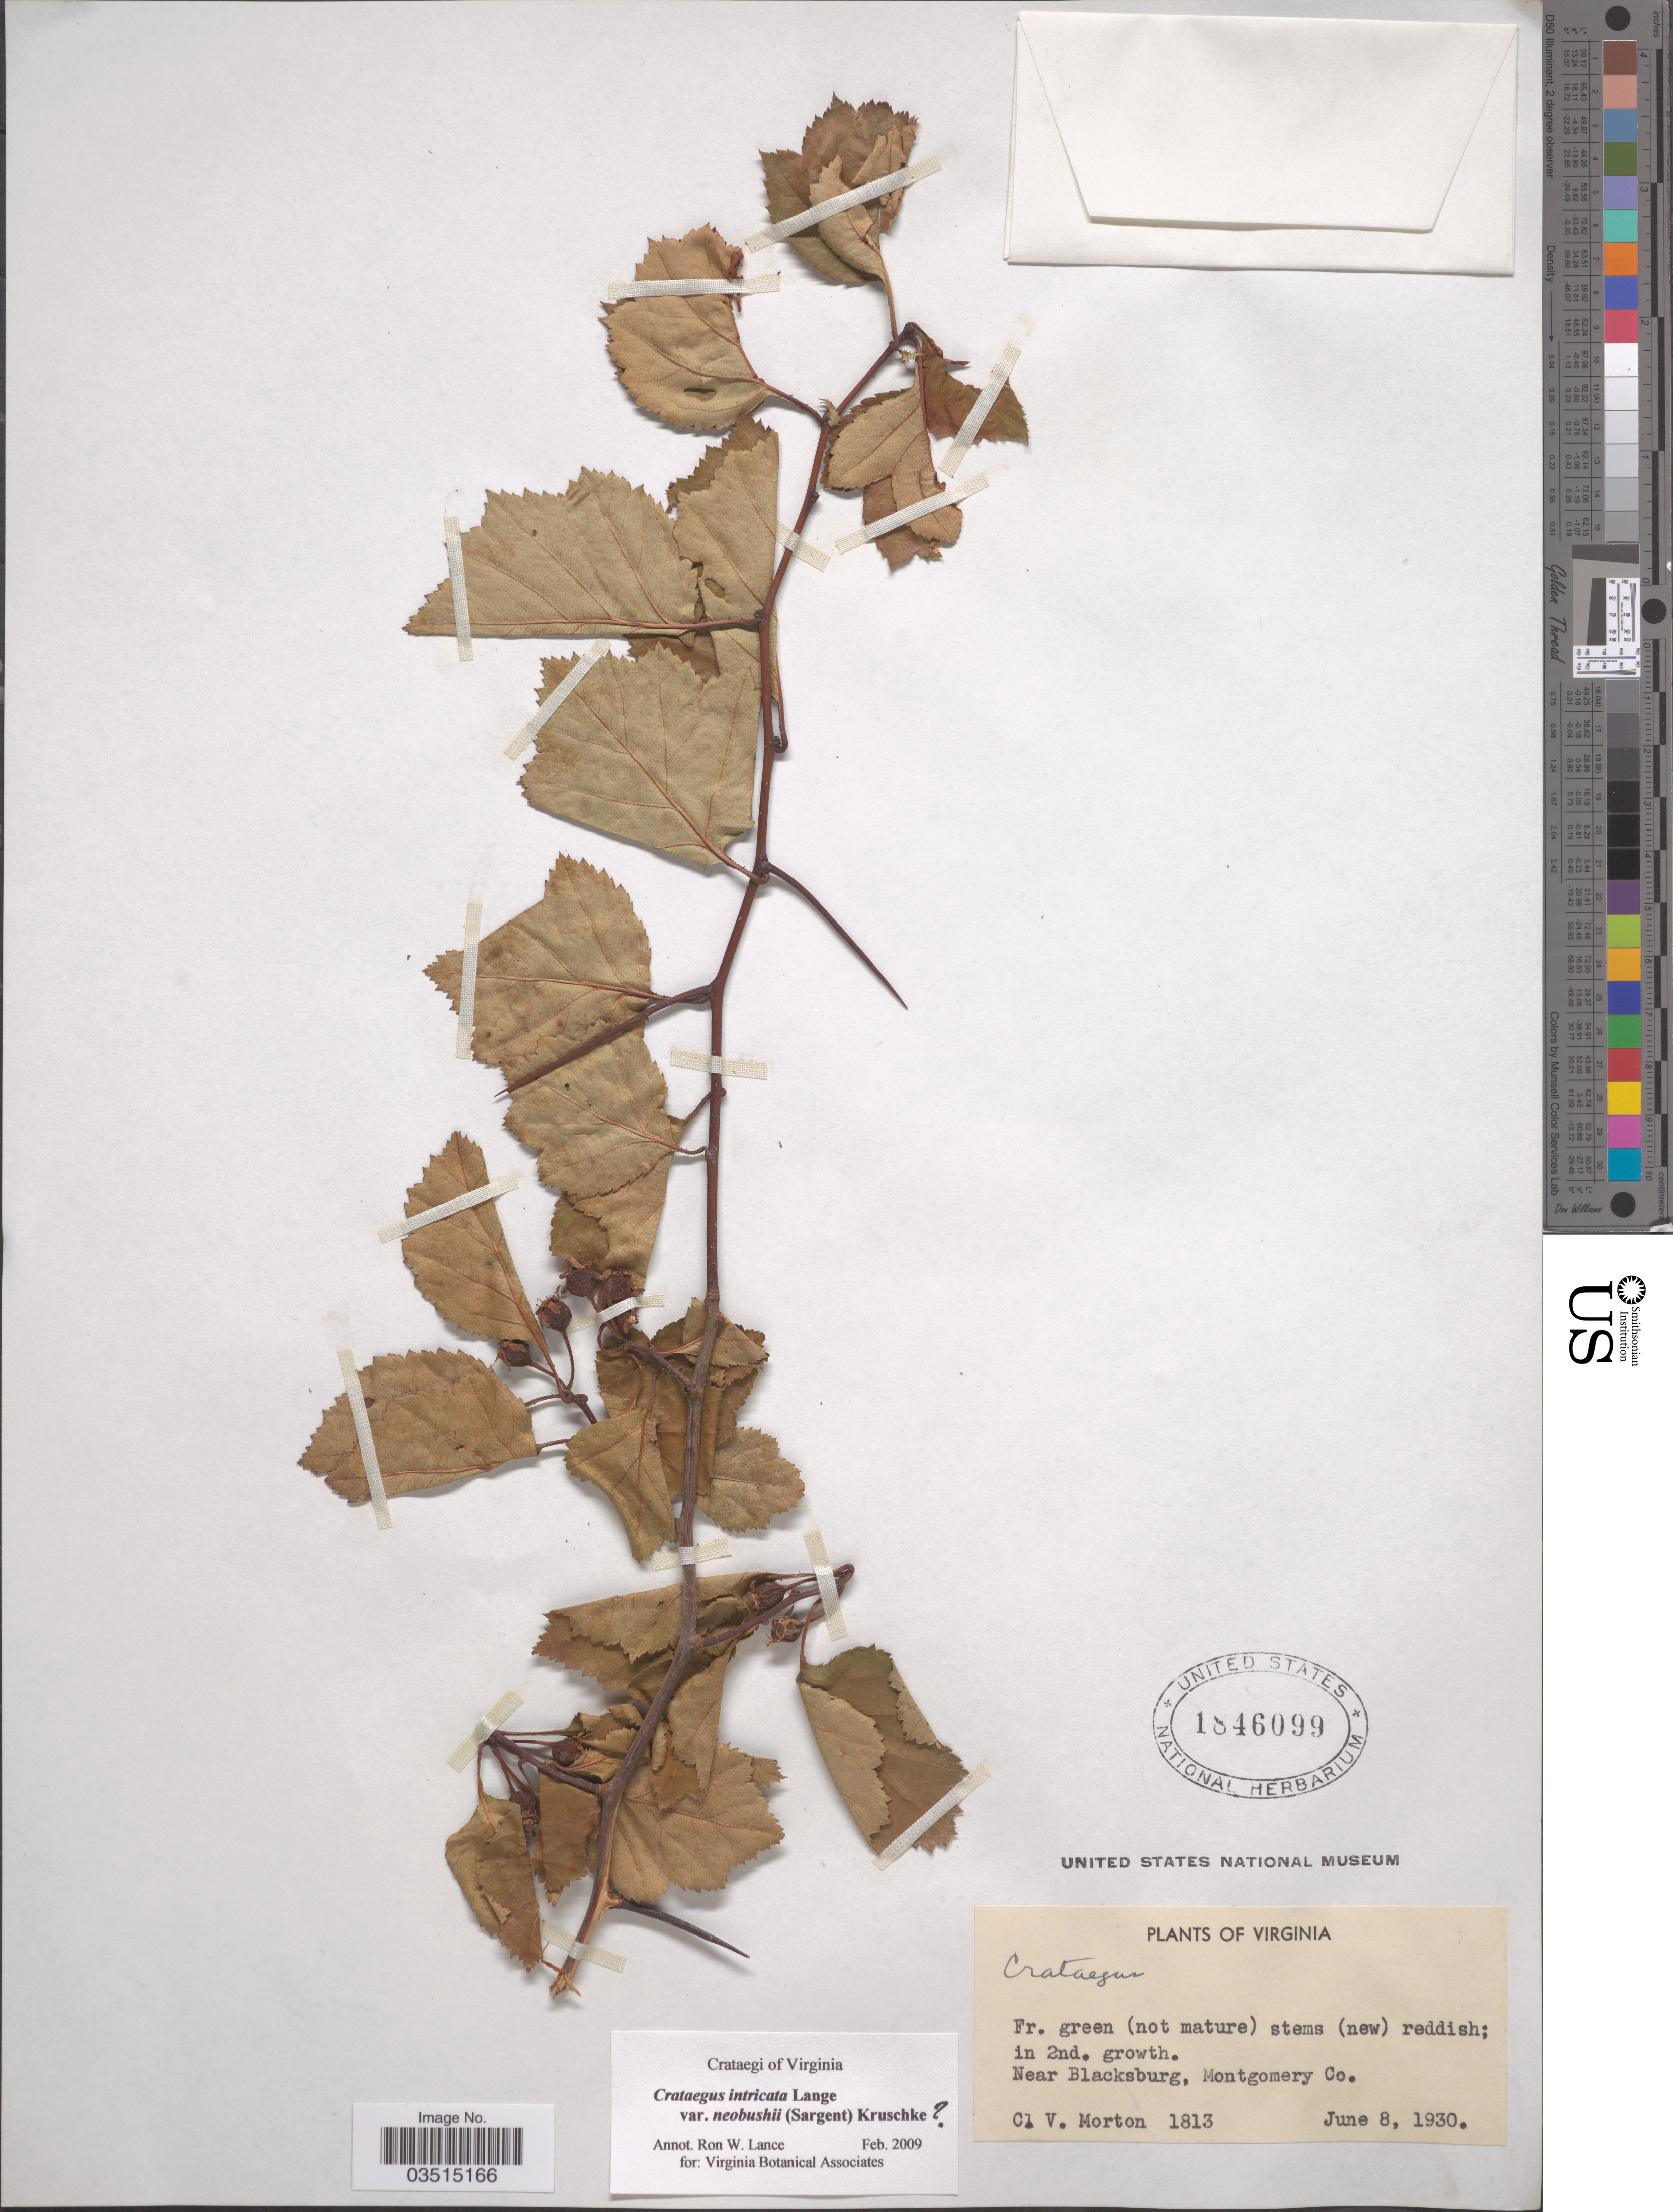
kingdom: Plantae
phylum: Tracheophyta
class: Magnoliopsida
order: Rosales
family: Rosaceae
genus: Crataegus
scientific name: Crataegus intricata var. neobushii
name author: (Sarg.) Kruschke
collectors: C. V. Morton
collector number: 1813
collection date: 1930-06-08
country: United States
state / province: Virginia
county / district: Montgomery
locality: Near Blacksburg, Montgomery Co.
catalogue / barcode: US 1846099